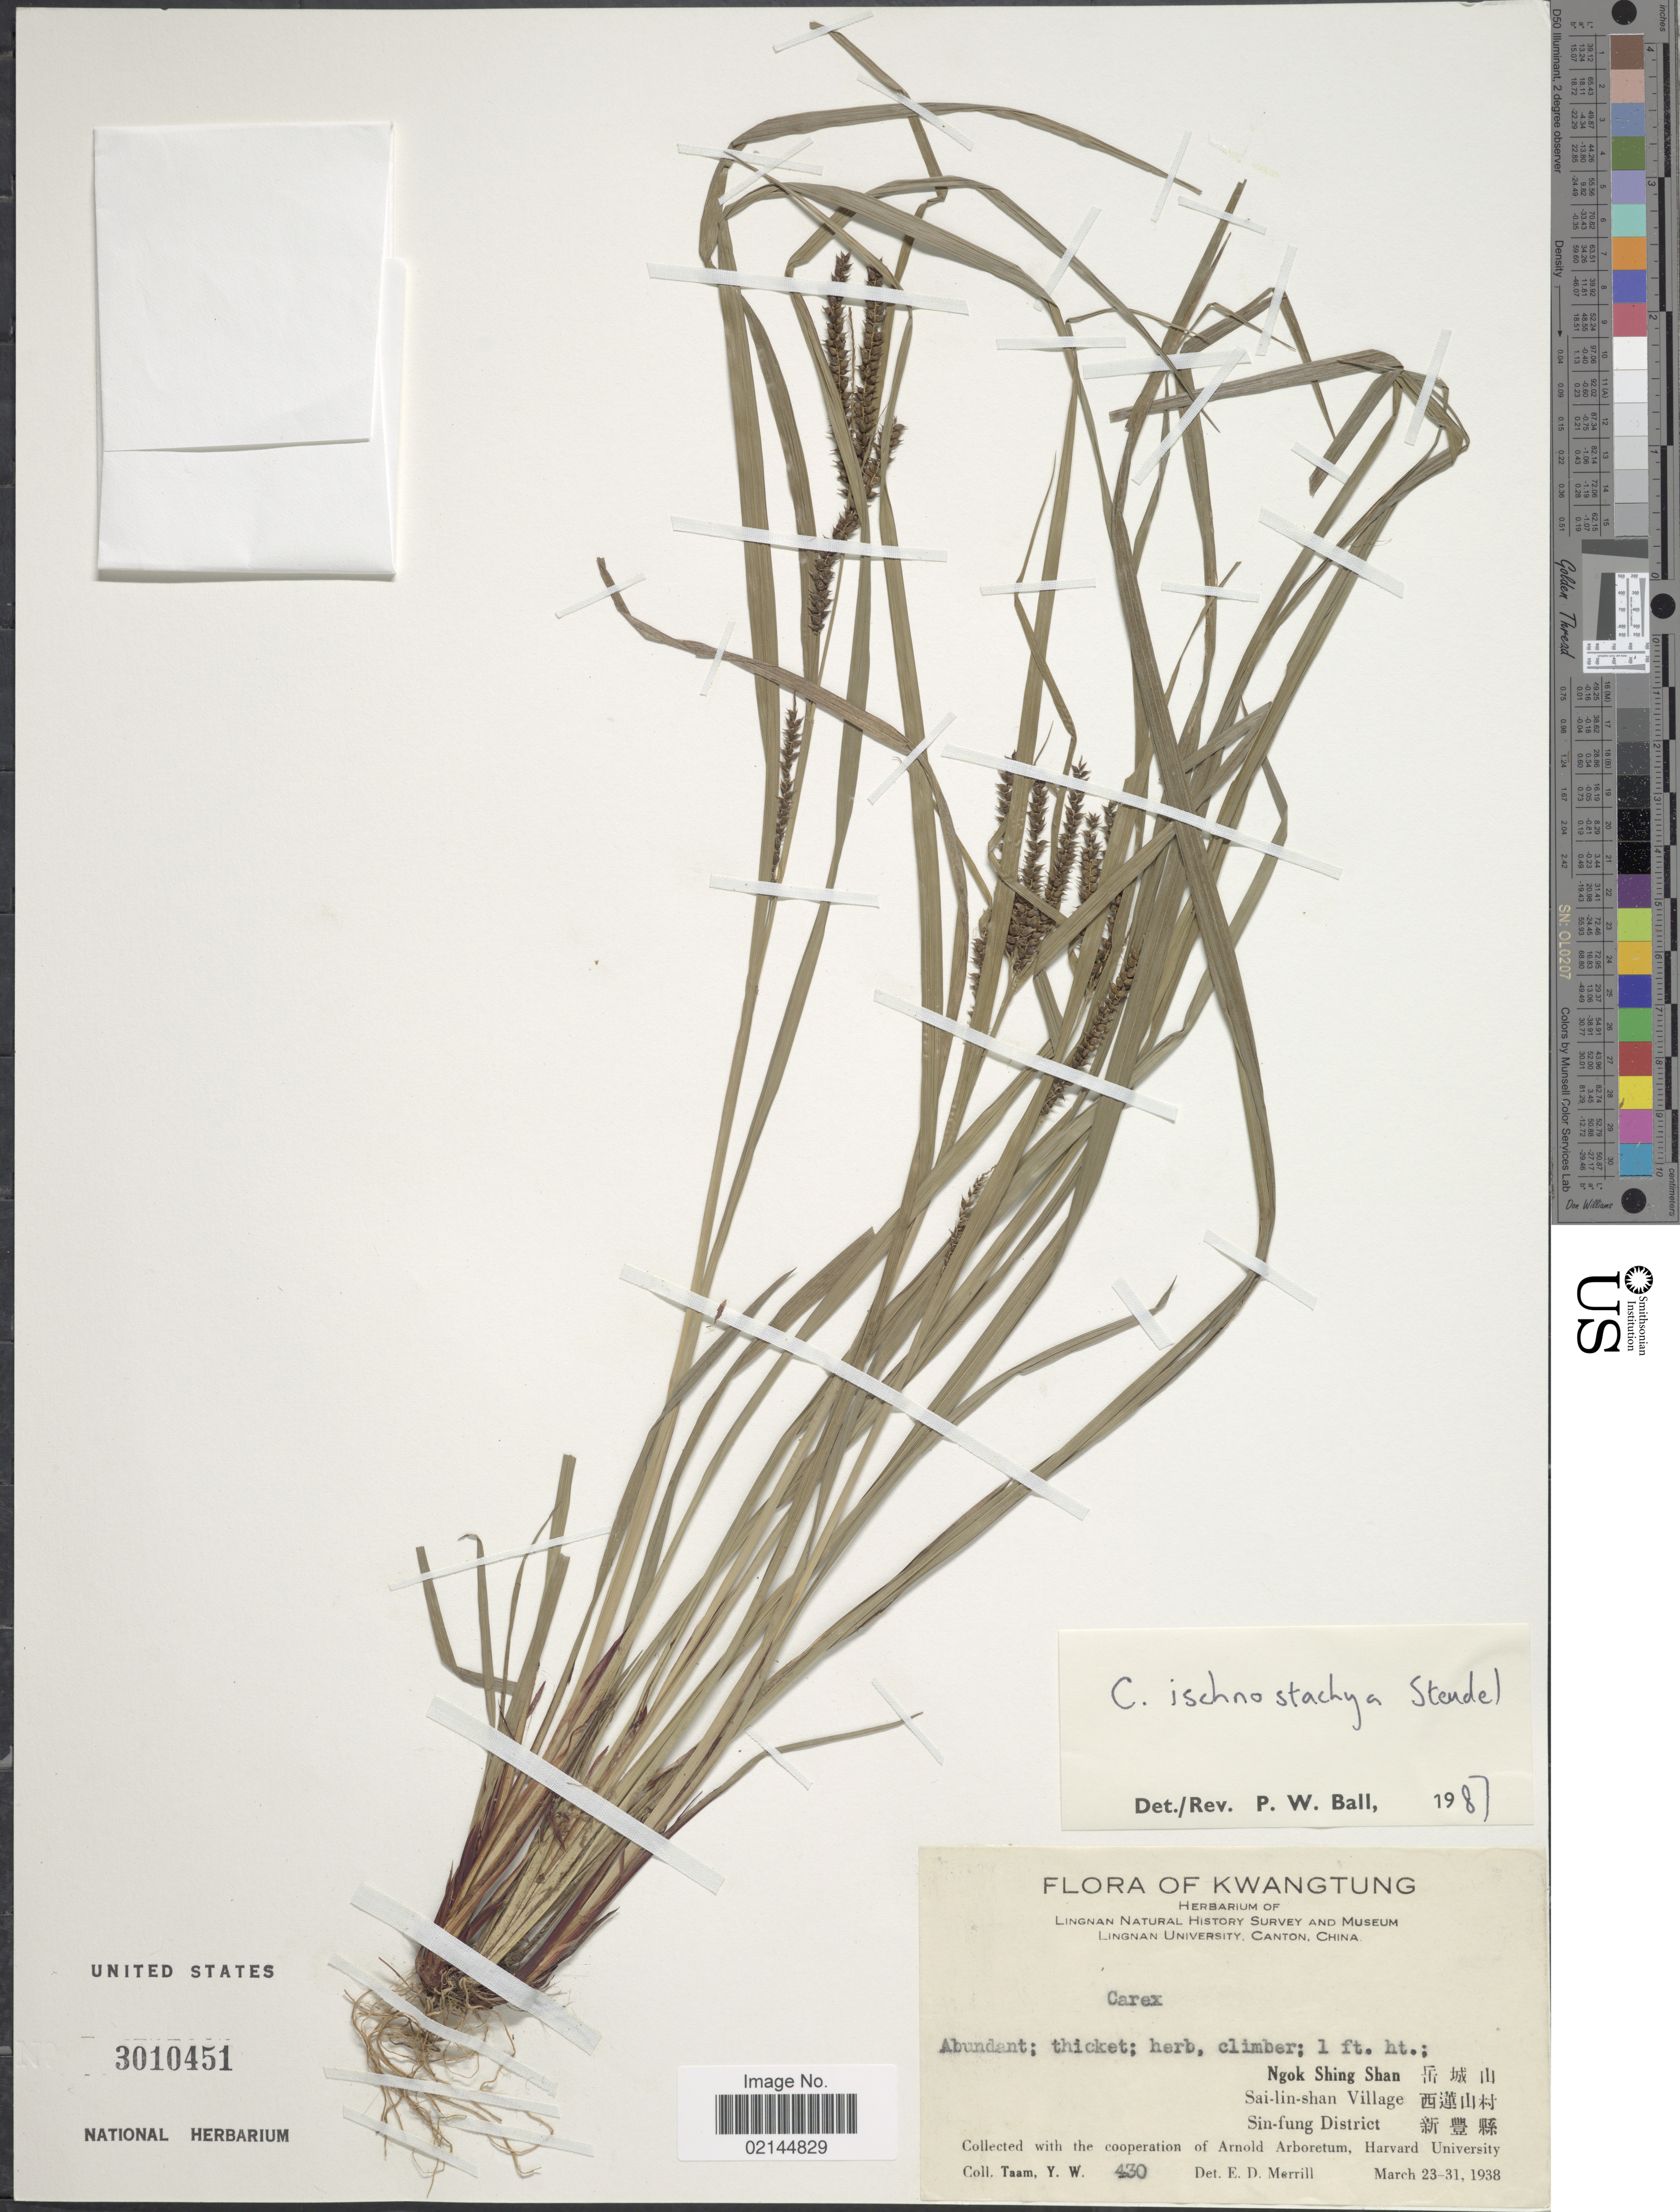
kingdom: Plantae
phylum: Tracheophyta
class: Liliopsida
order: Poales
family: Cyperaceae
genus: Carex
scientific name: Carex ischnostachya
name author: Steud.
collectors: Y. W. Taam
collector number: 430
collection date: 1938-03-23/1938-03-31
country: China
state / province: Guangdong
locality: Kwatung.Ngok Shing Shan . Sai-lin-shan Village . Sin-fung District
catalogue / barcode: US 3010451